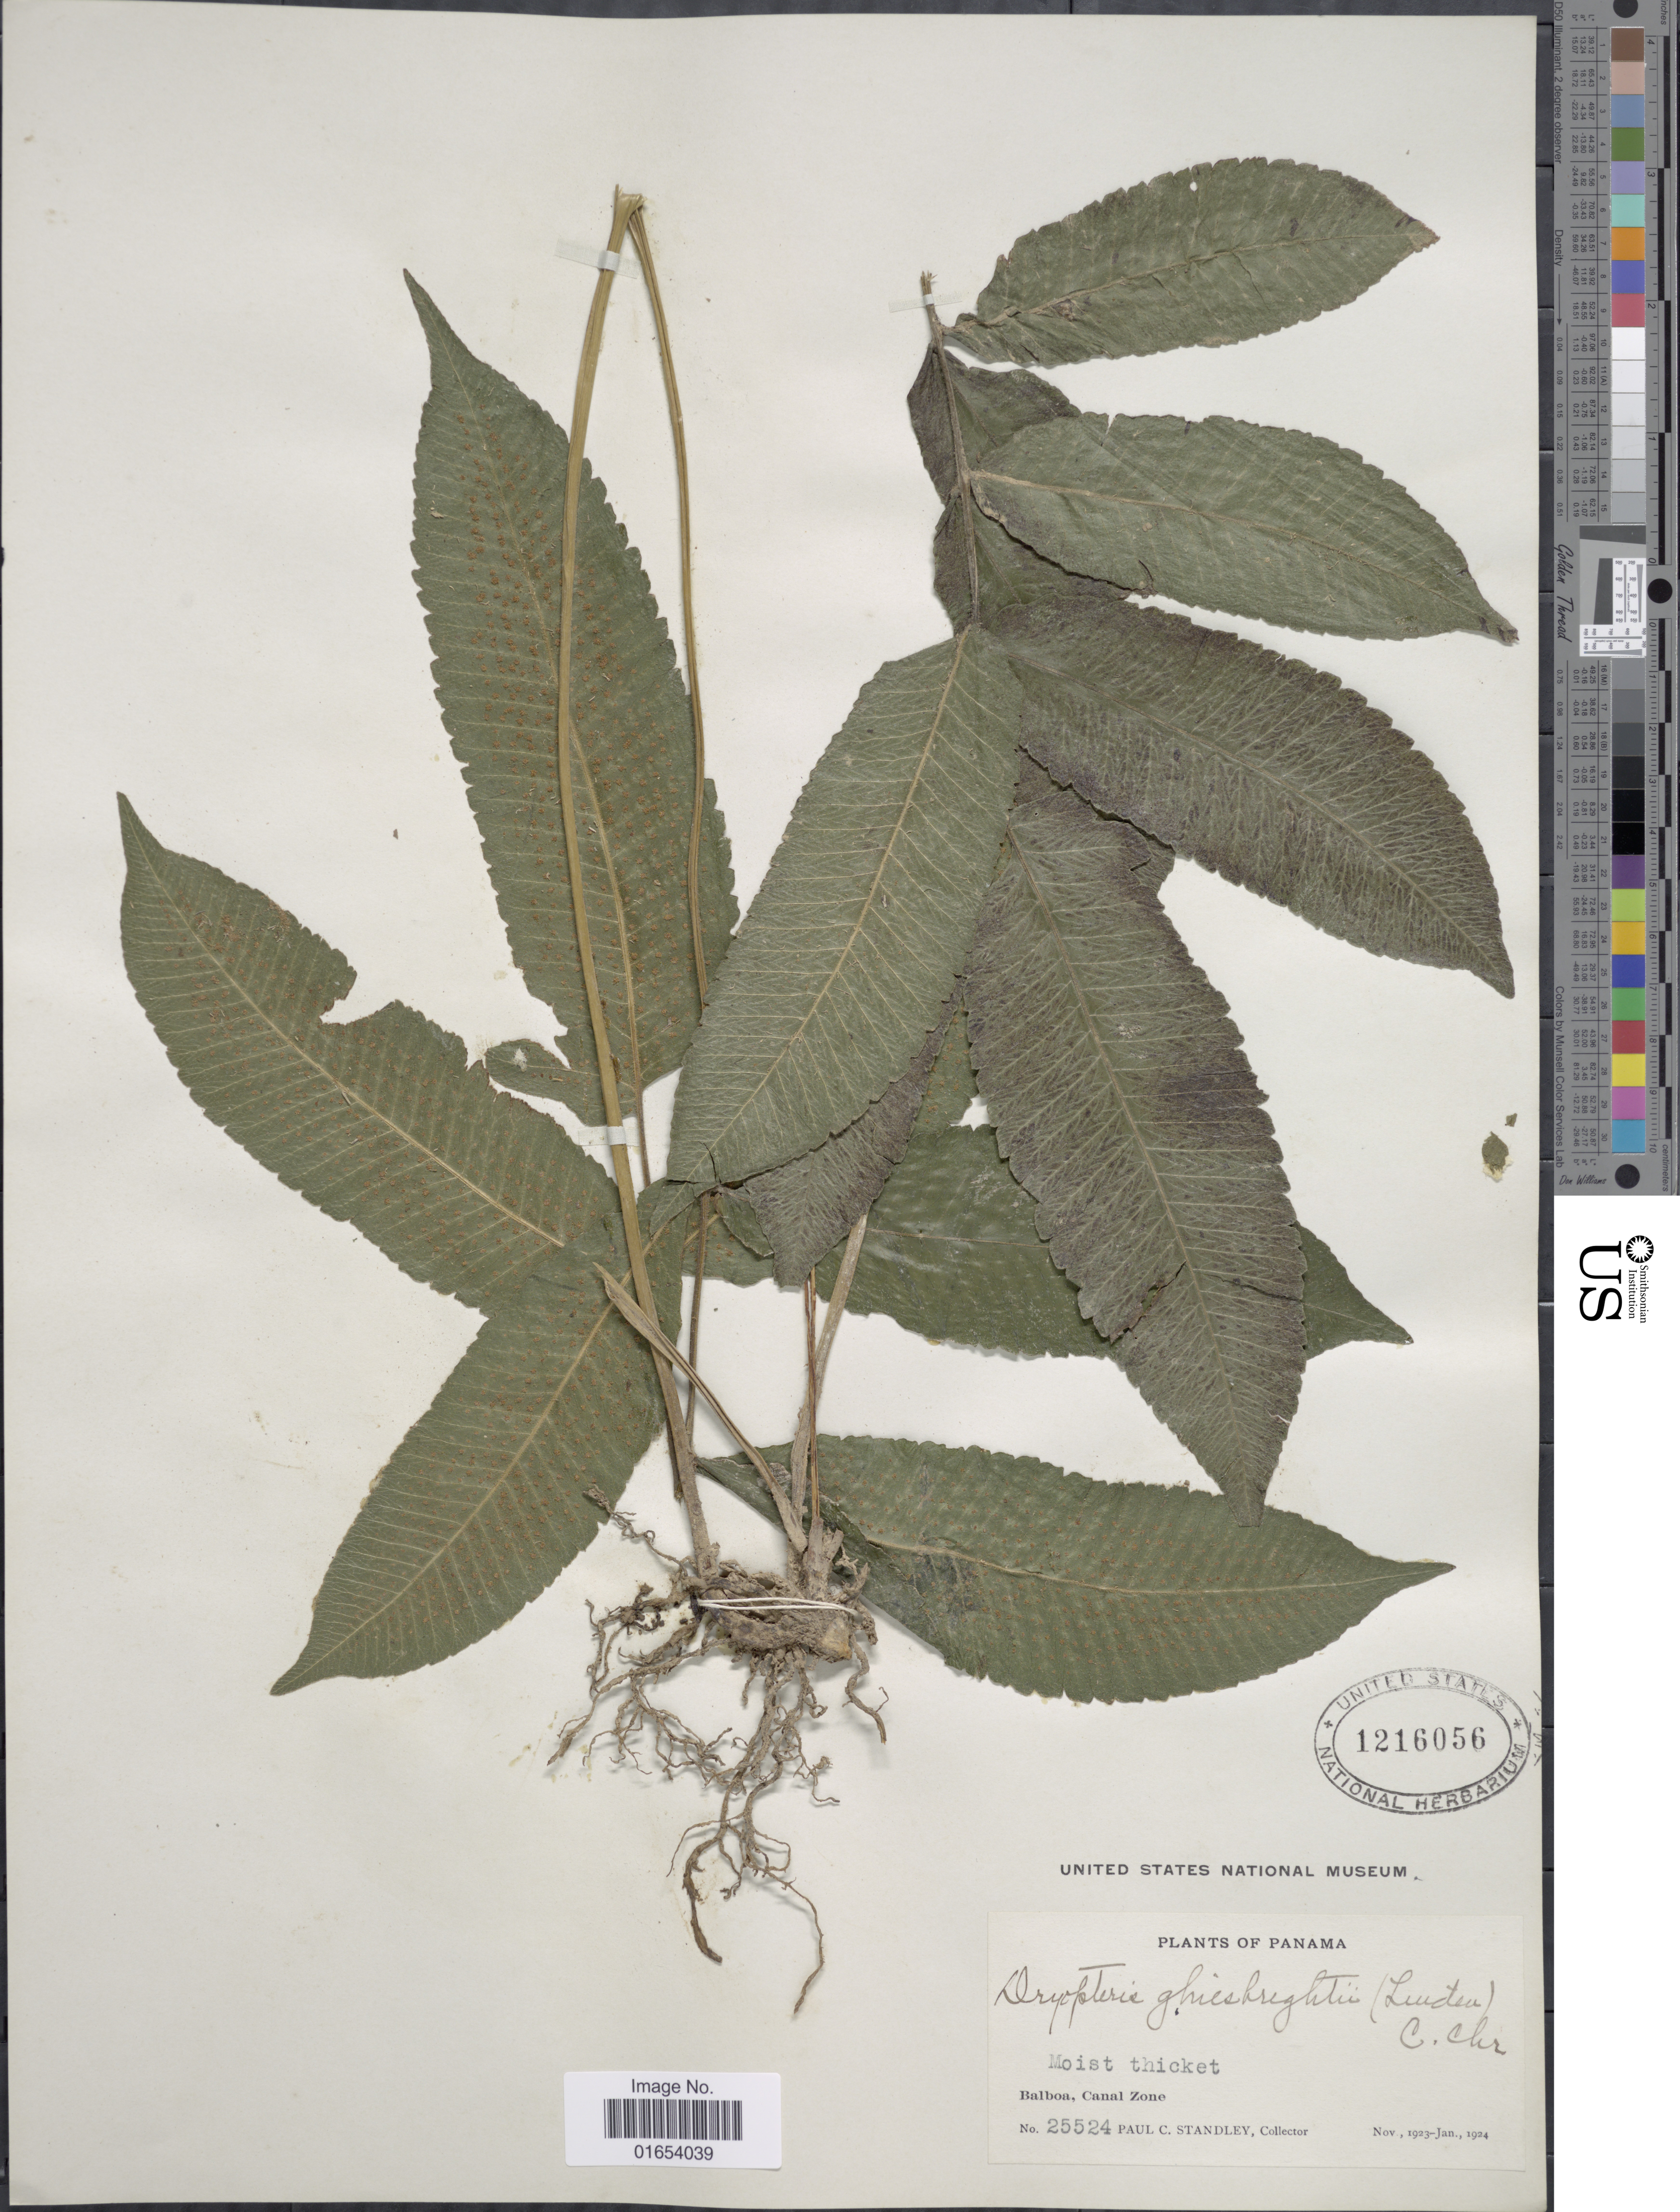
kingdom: Plantae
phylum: Tracheophyta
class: Polypodiopsida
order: Polypodiales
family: Thelypteridaceae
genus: Goniopteris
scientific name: Goniopteris ghiesbreghtii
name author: (Linden) J. Sm.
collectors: P. C. Standley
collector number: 25524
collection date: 1923-11/1924-01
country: Panama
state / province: Colón / Panamá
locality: Panama, Balboa, Canal Zone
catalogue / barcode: US 1216056